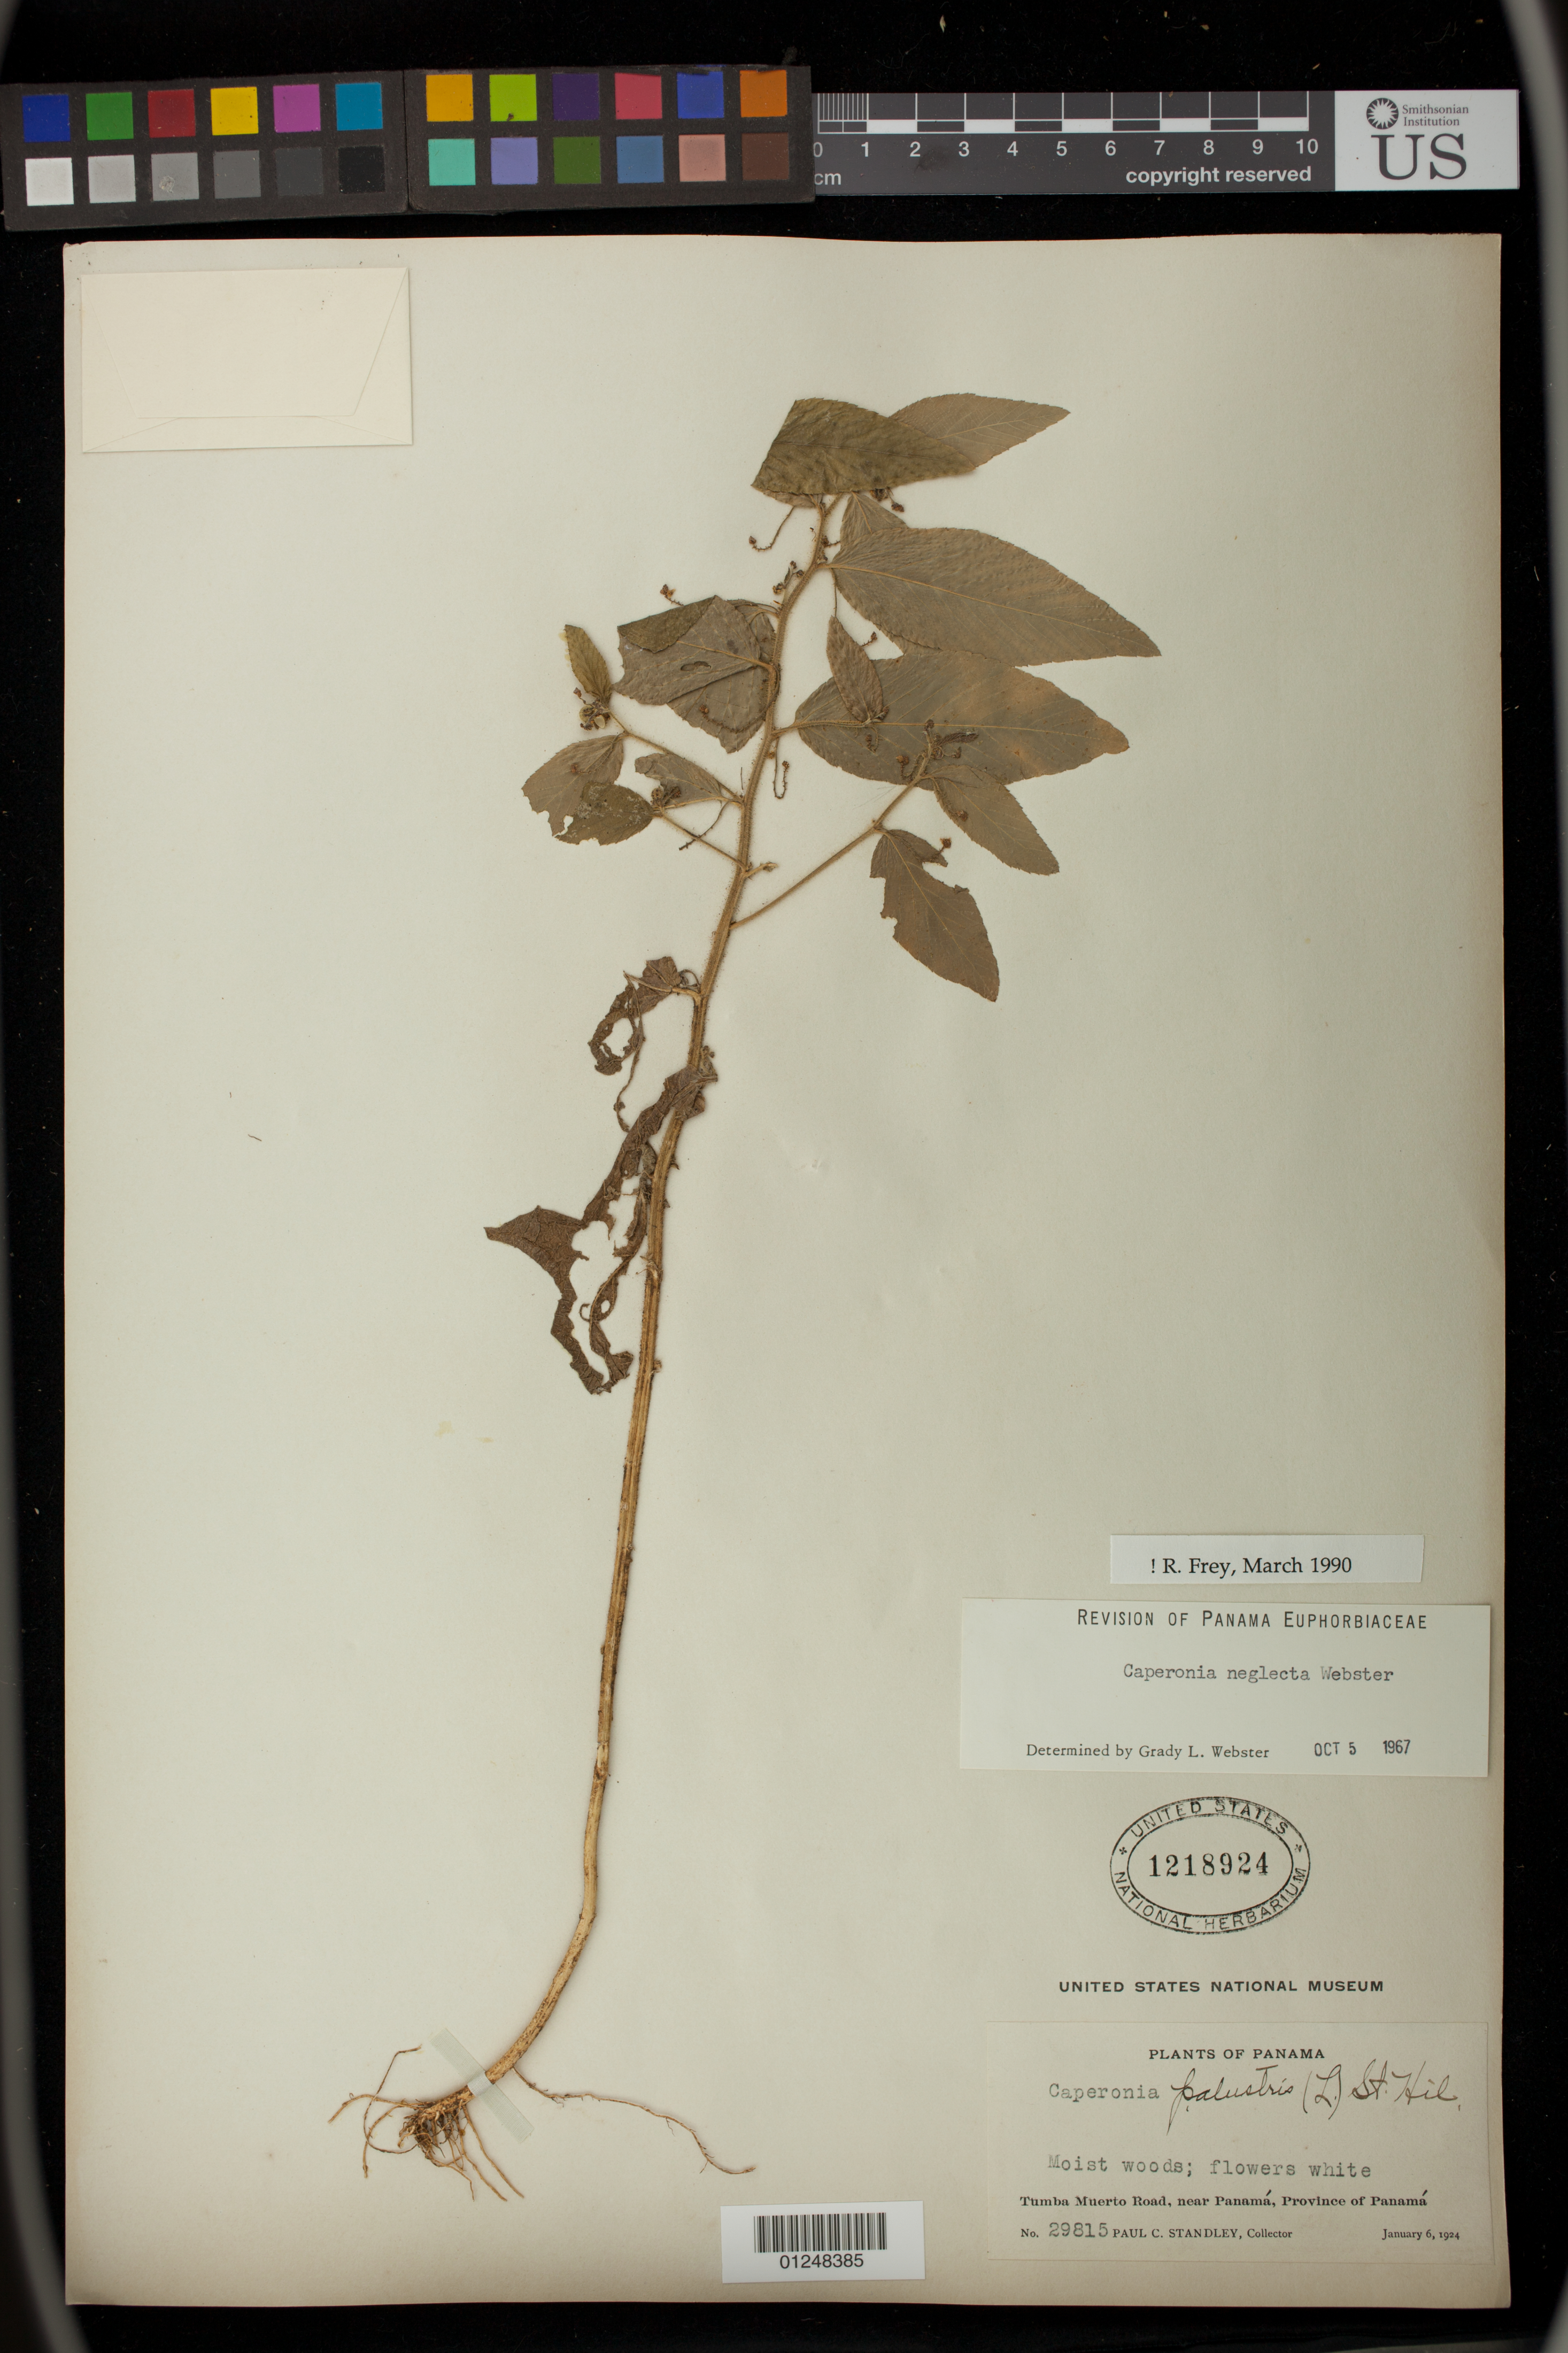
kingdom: Plantae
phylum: Tracheophyta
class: Magnoliopsida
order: Malpighiales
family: Euphorbiaceae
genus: Caperonia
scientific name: Caperonia neglecta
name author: G.L. Webster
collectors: P. C. Standley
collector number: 29815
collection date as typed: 6 Jan 1924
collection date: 1924-01-06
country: Panama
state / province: Panamá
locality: Tumba Muerto Road, near Panama.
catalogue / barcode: US 1218924